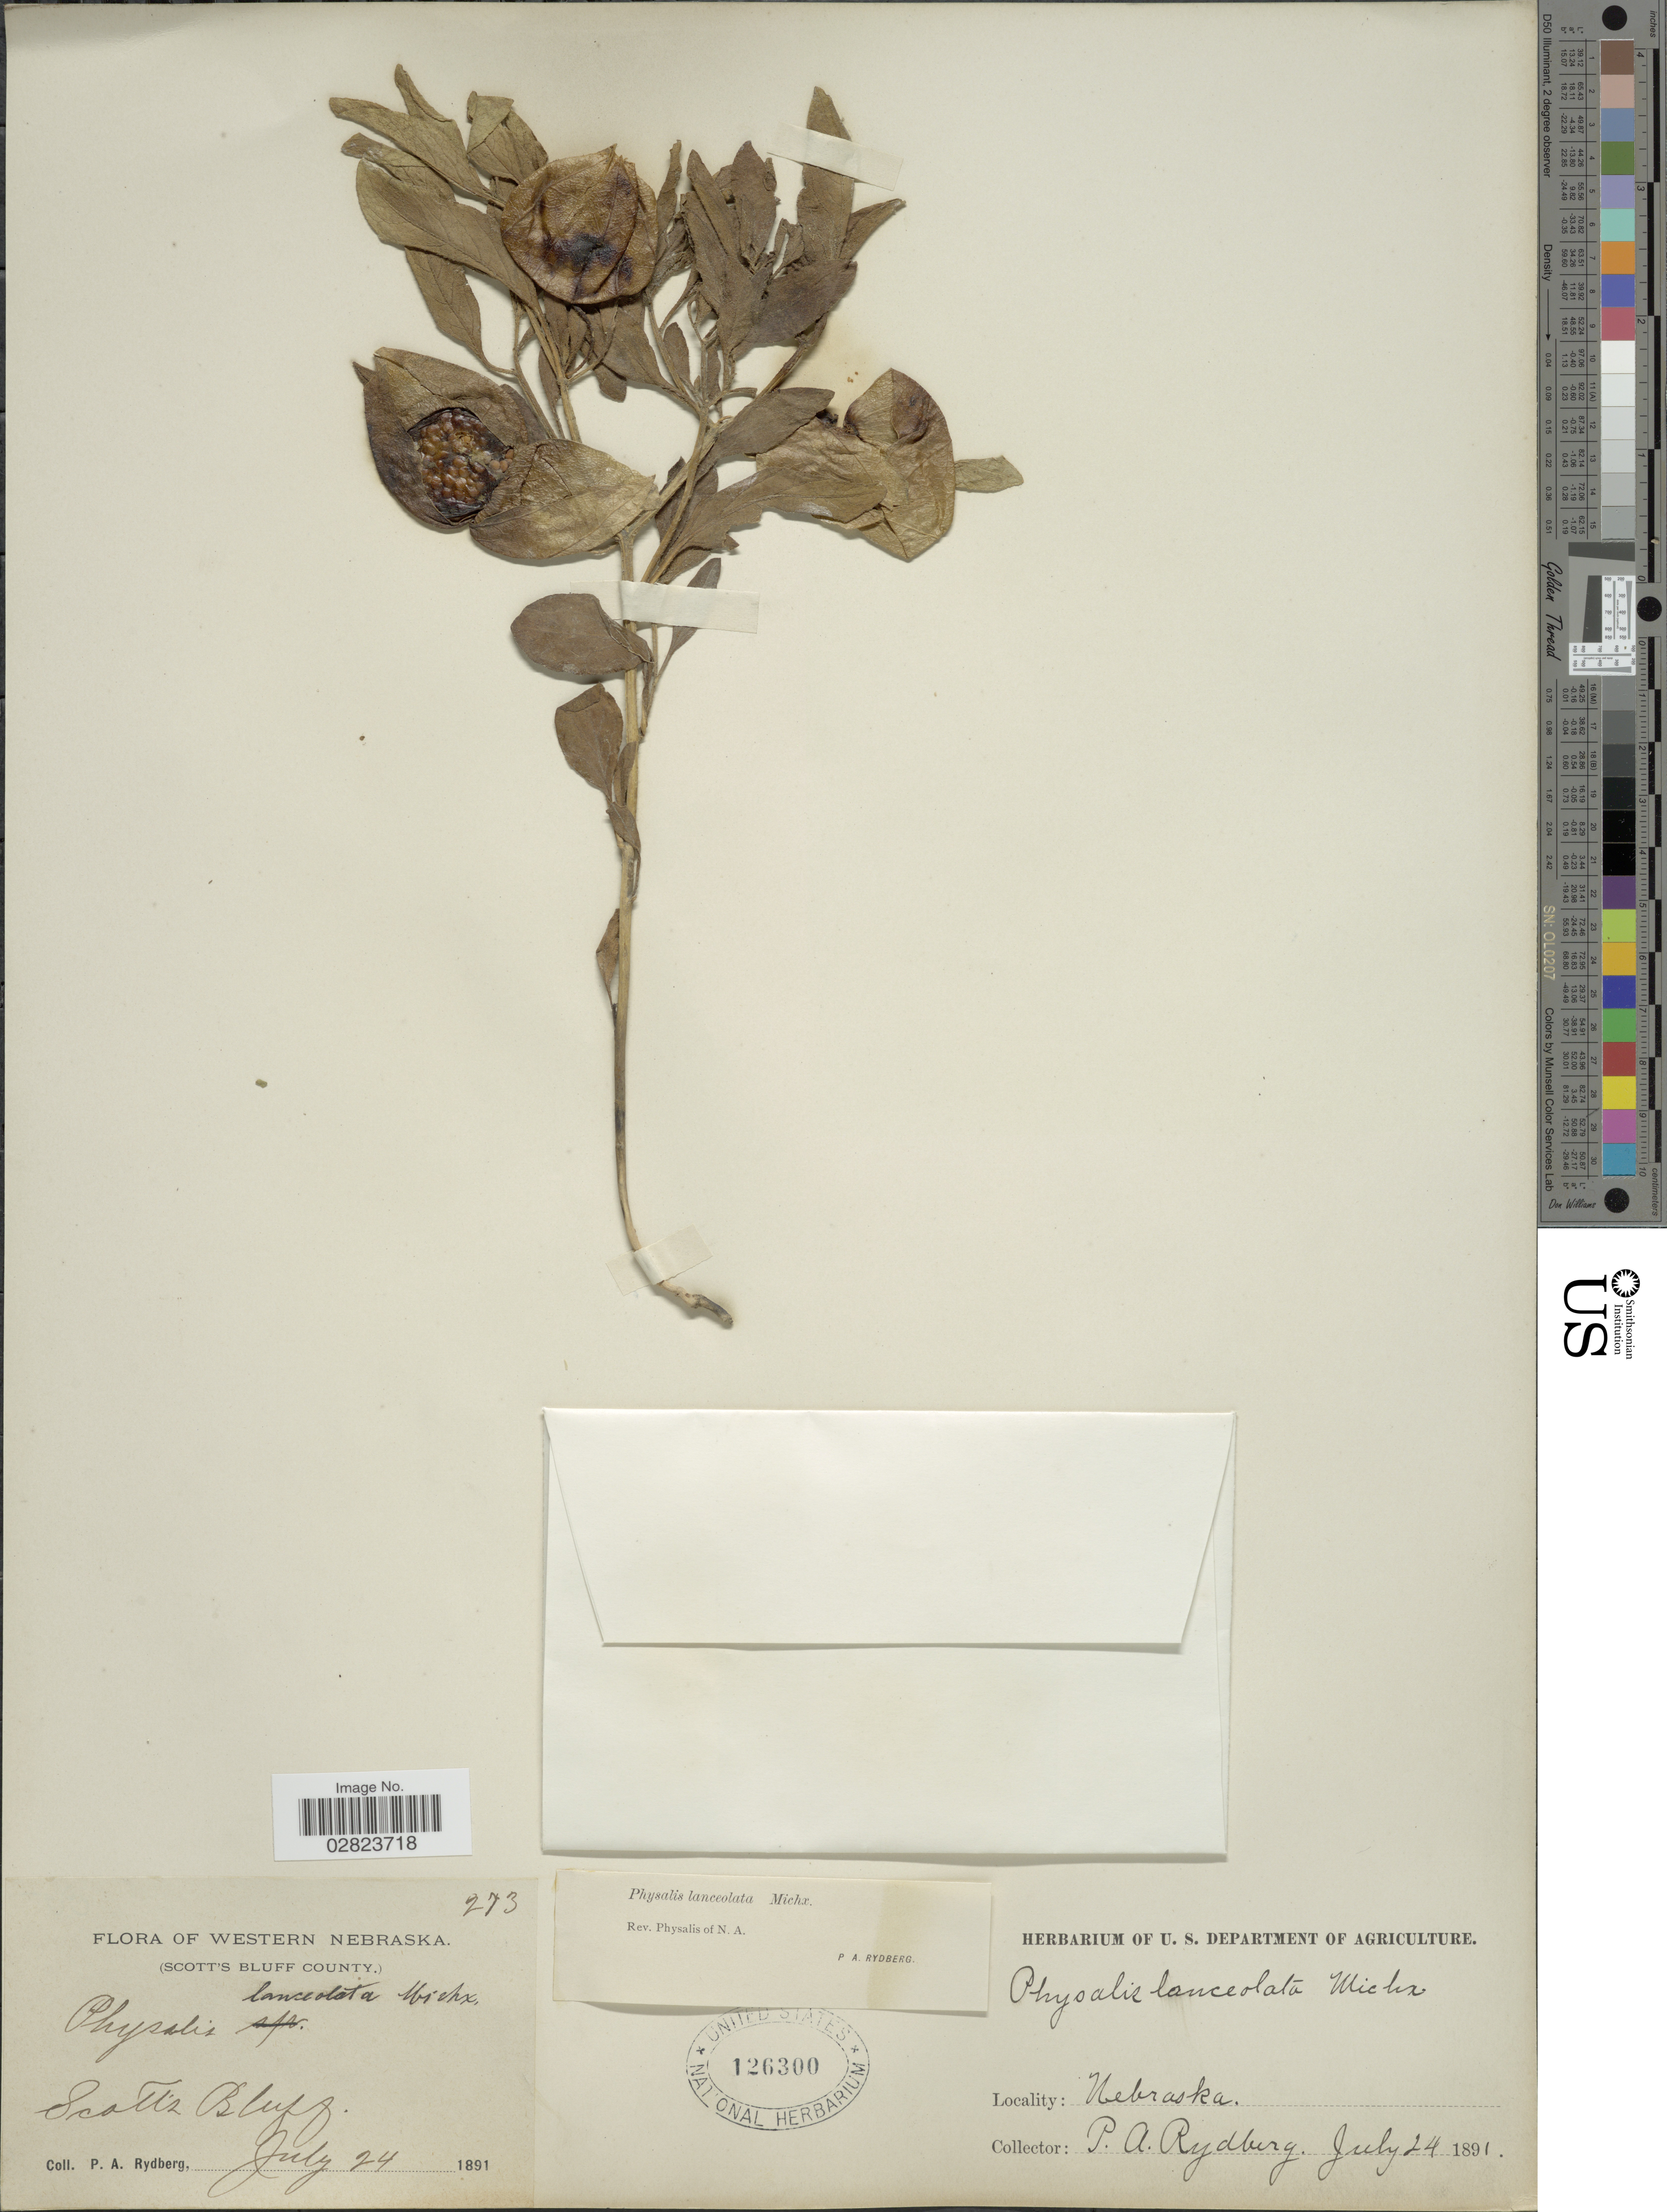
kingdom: Plantae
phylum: Tracheophyta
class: Magnoliopsida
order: Solanales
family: Solanaceae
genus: Physalis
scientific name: Physalis lanceolata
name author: Michx.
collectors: P. A. Rydberg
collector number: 273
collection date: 1891-07-24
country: United States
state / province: Nebraska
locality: Western Nebraska. (Scott's Bluff County). Scott's Bluff.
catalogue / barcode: US 126300